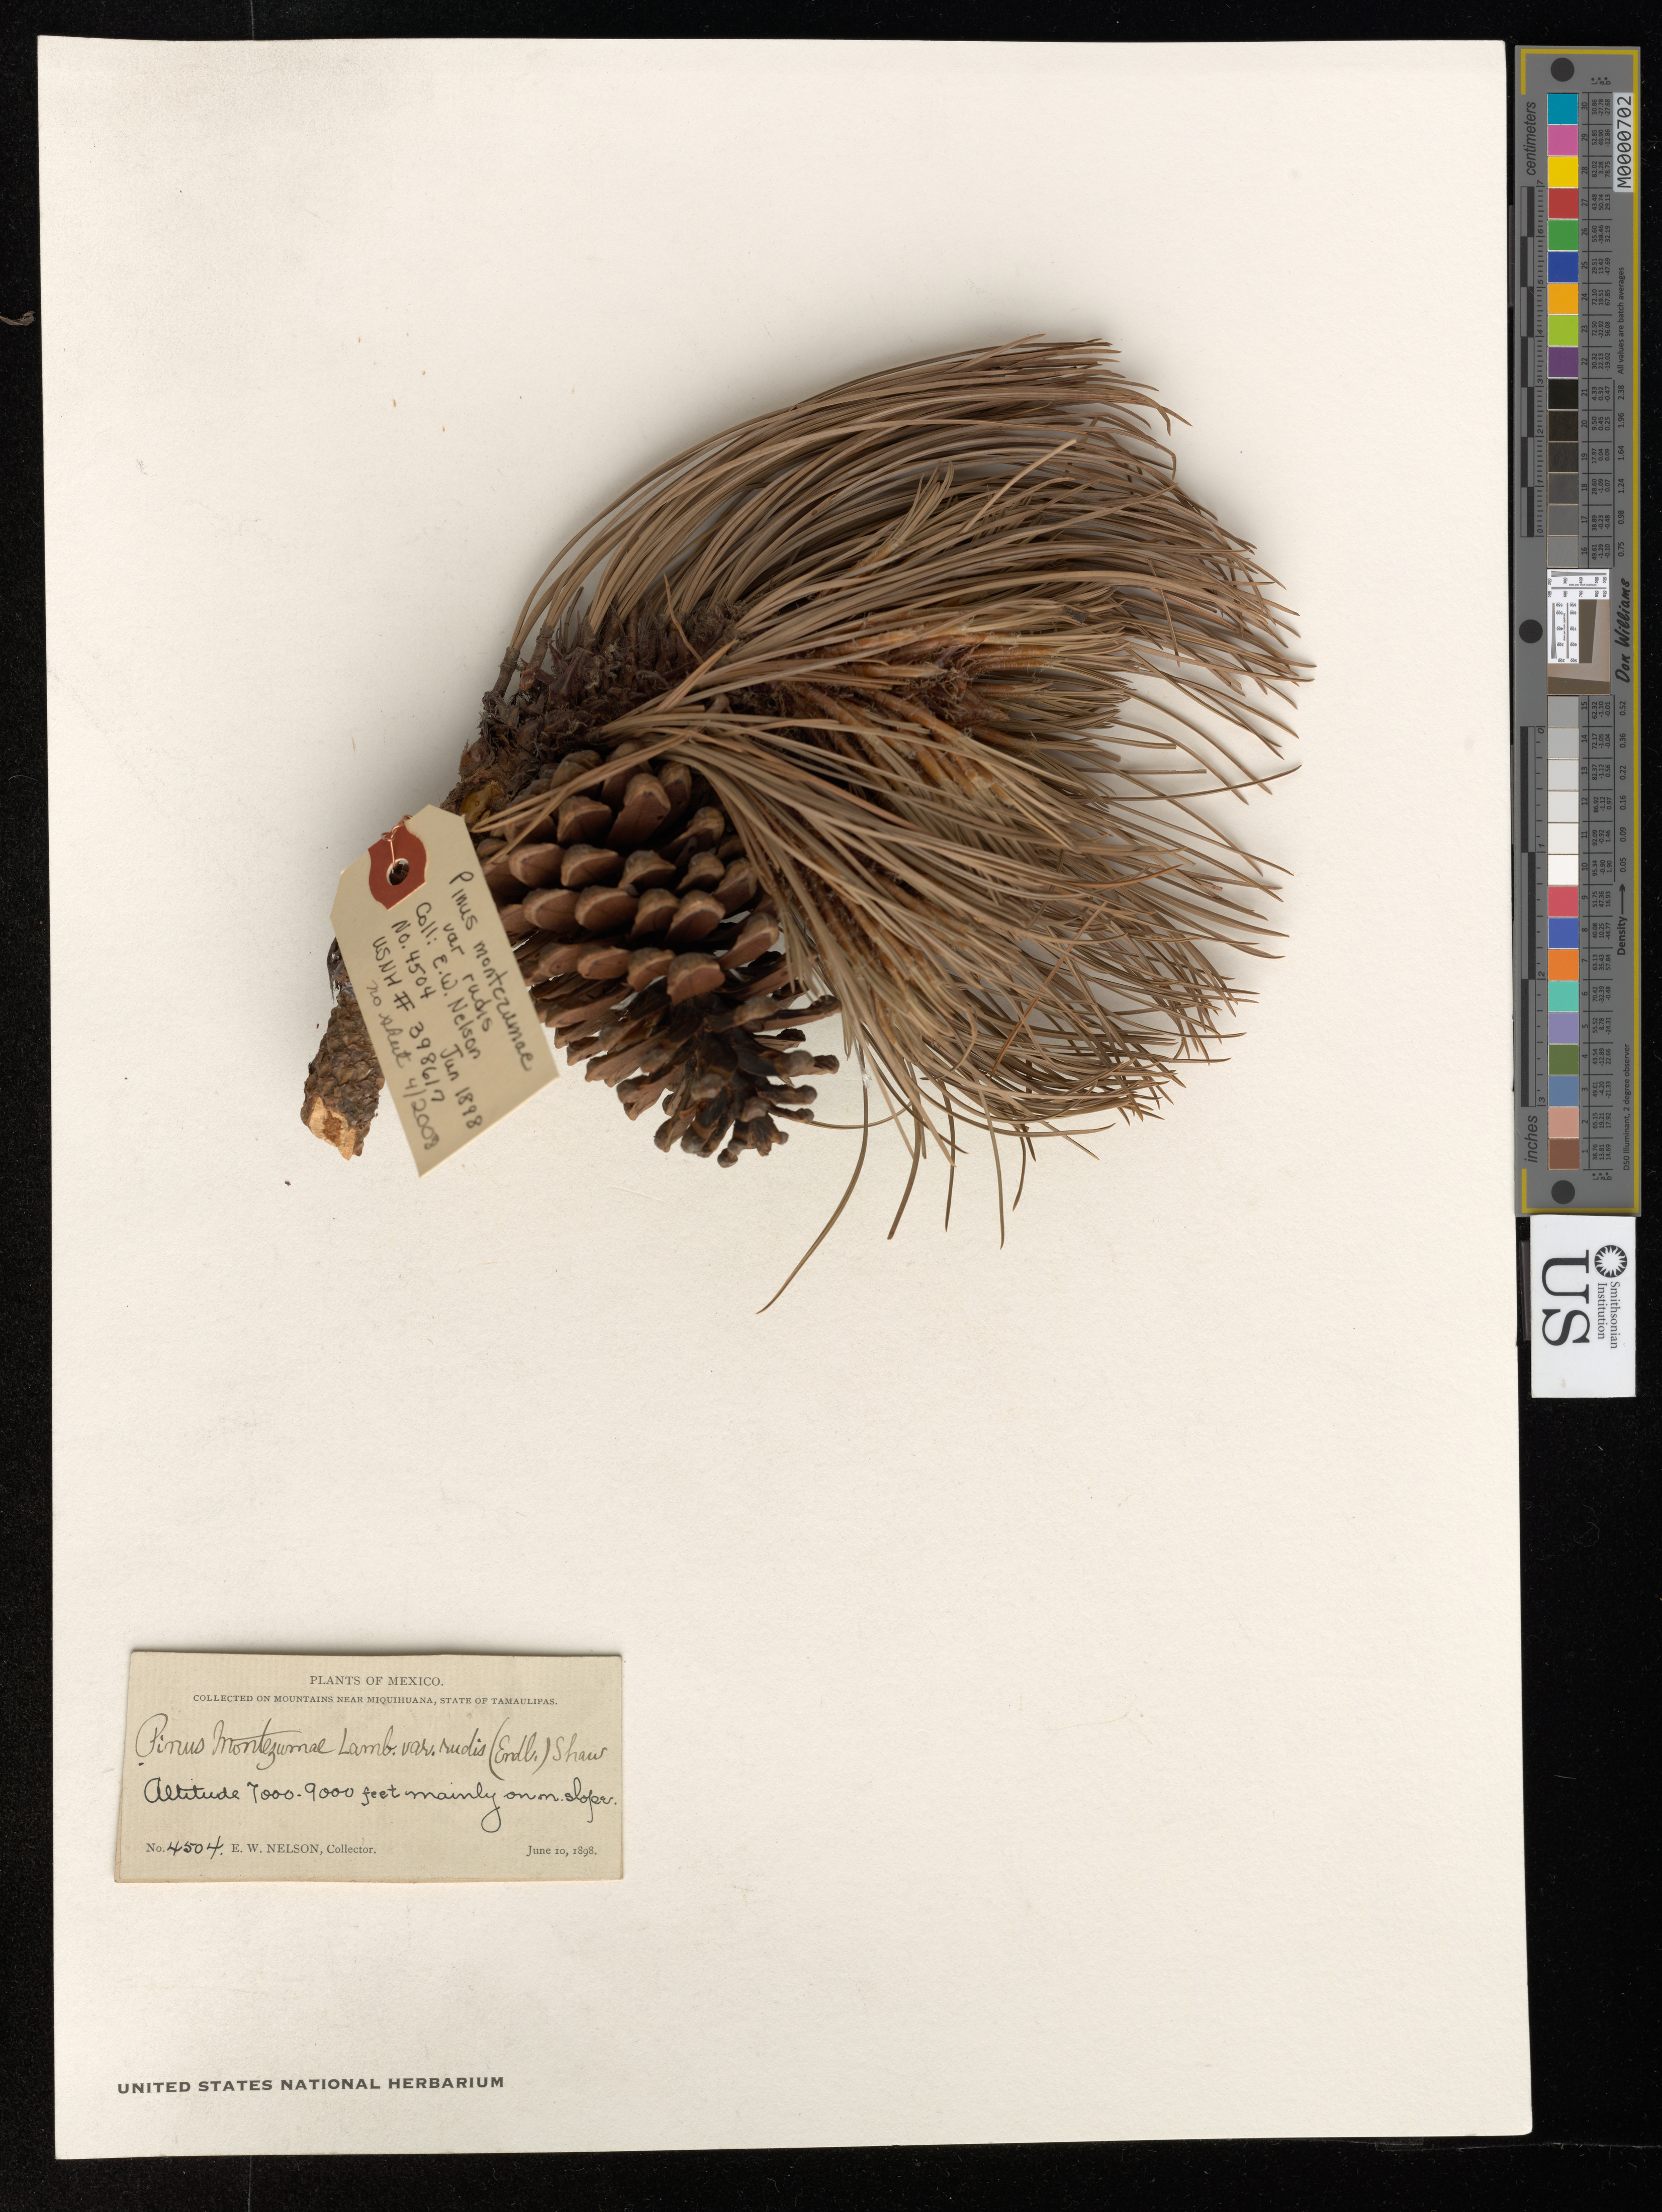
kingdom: Plantae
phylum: Tracheophyta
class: Pinopsida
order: Pinales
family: Pinaceae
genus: Pinus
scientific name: Pinus montezumae var. rudis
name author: (Endl.) Shaw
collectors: E. W. Nelson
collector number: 4504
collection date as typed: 10 Jun 1898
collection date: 1898-06-10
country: Mexico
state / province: Tamaulipas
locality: Near Miquihuana.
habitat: Mainly on N slope of mountains.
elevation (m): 2134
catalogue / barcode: US 398617